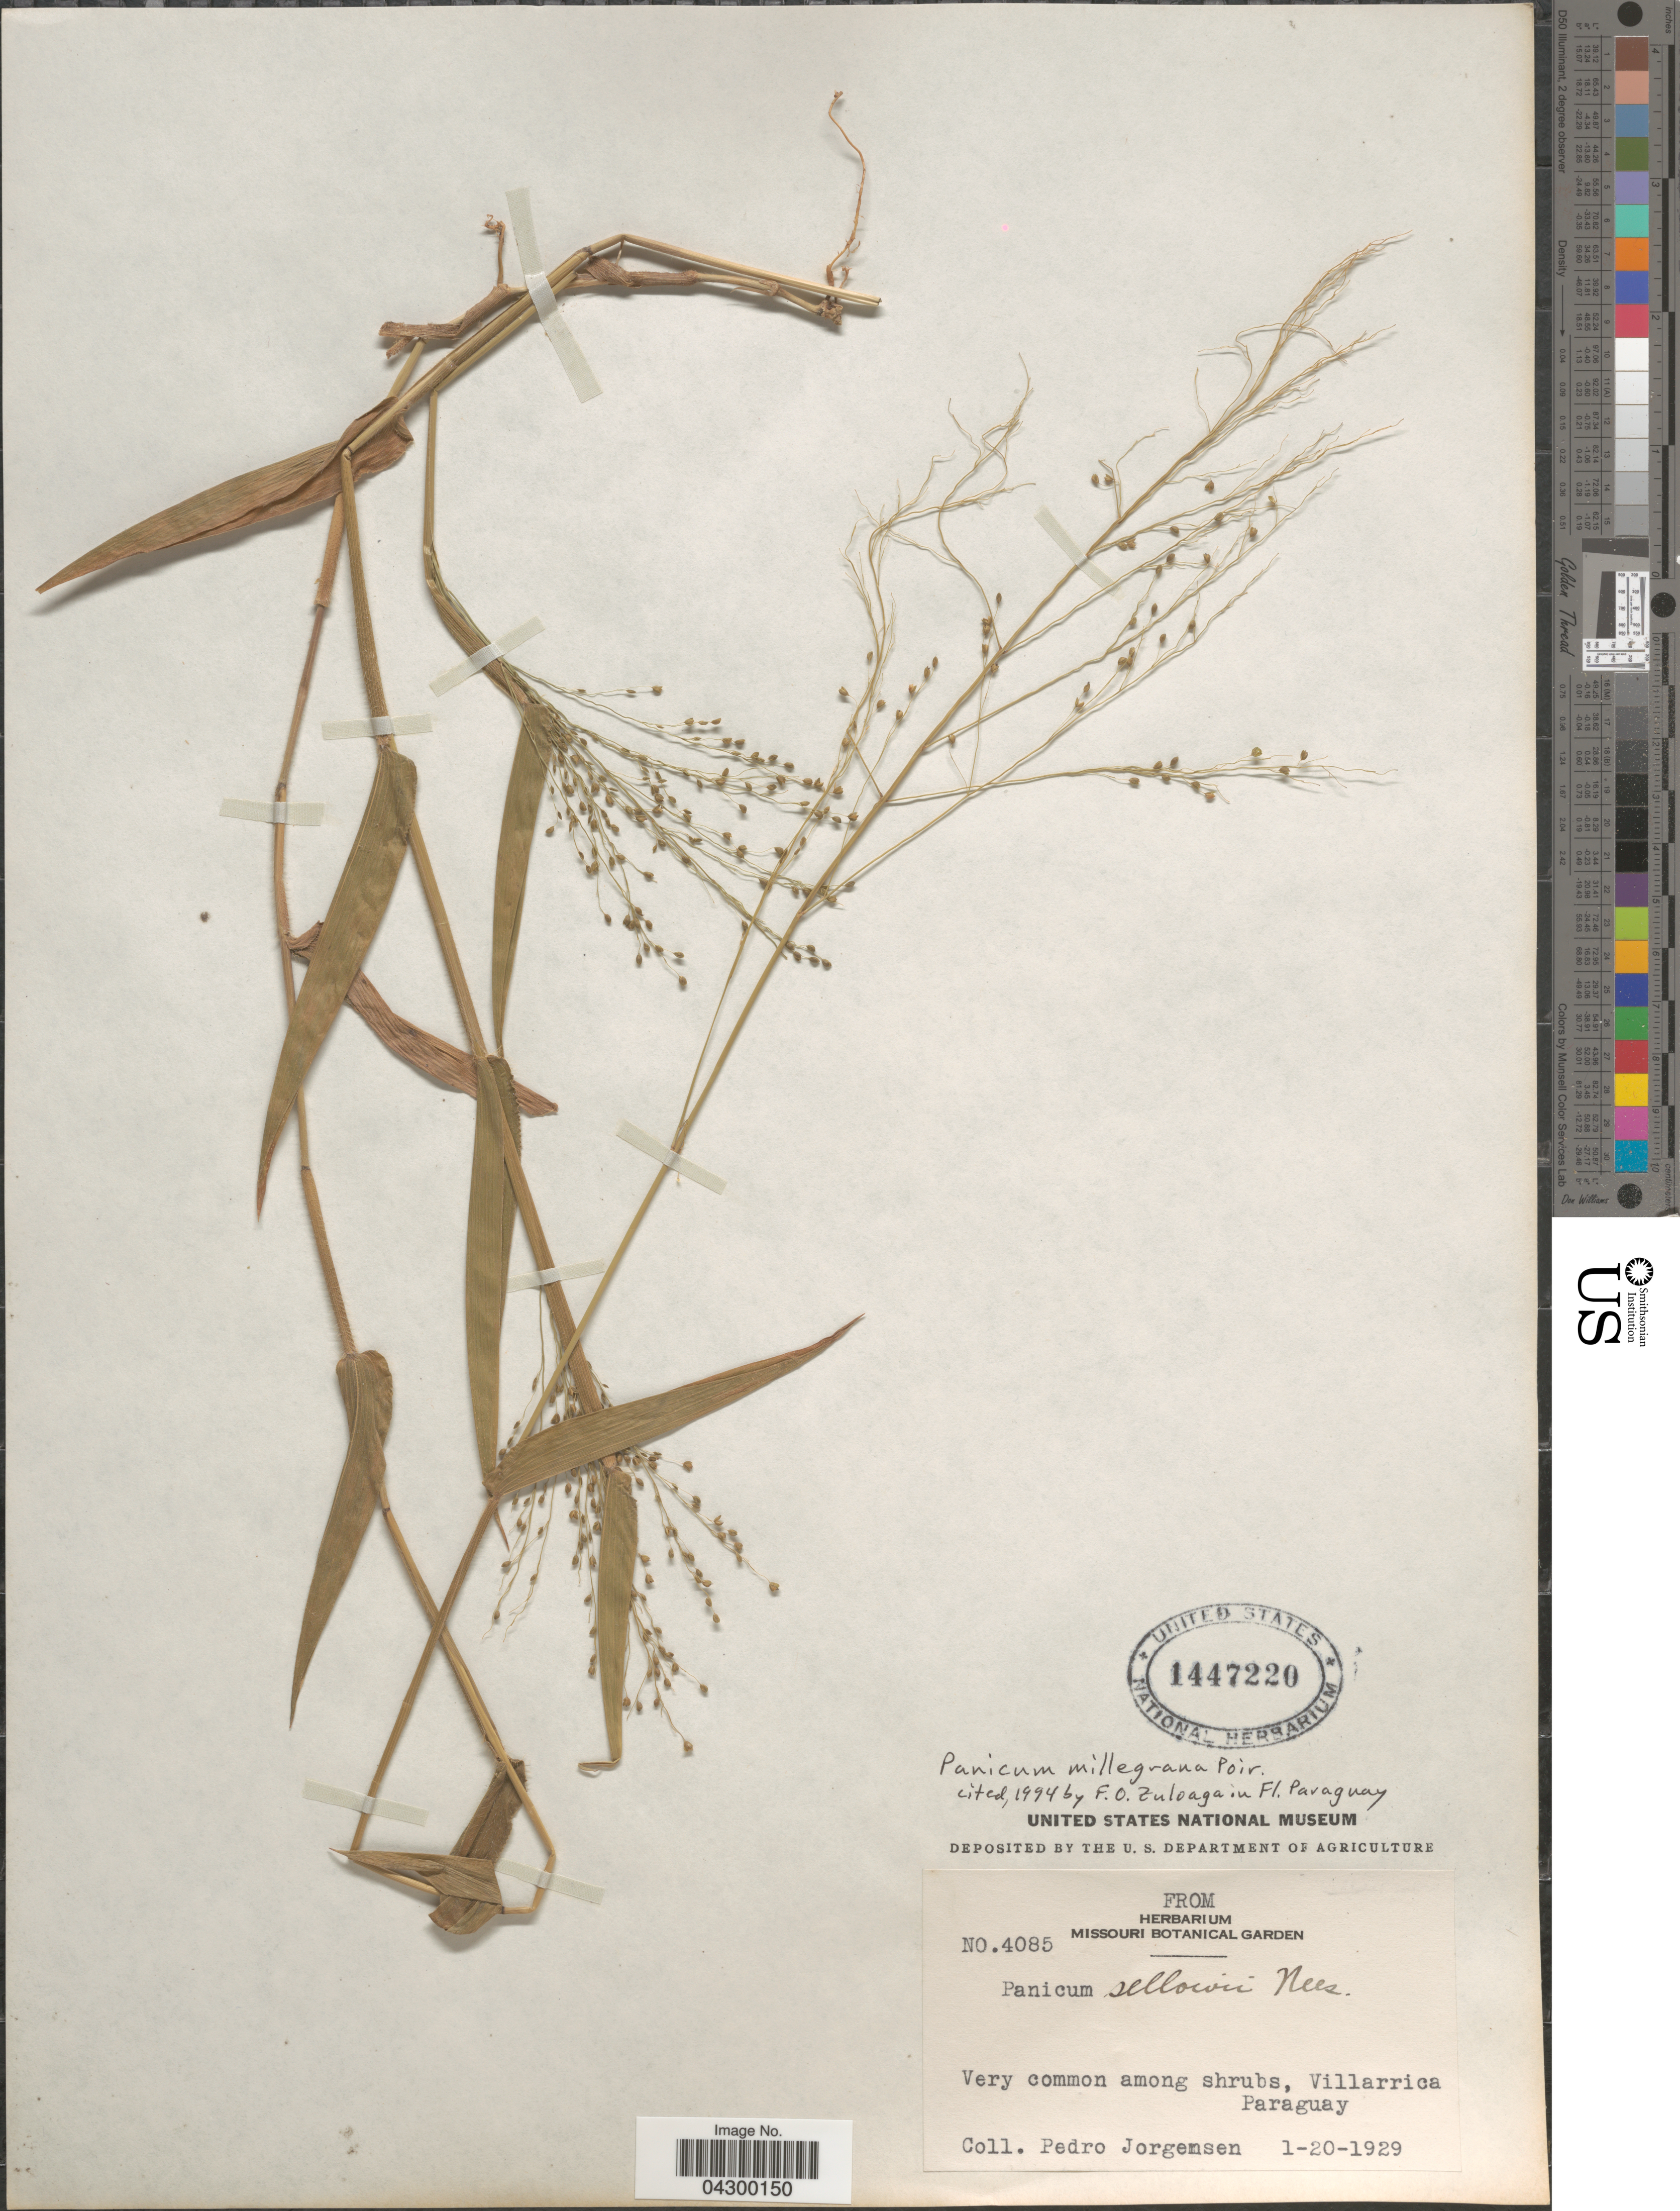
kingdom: Plantae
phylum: Tracheophyta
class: Liliopsida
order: Poales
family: Poaceae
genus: Panicum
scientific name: Panicum millegrana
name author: Poir.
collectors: P. Jörgensen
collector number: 4085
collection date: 1929-01-20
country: Paraguay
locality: Very common among shrubs, Villarrica.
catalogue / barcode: US 1447220